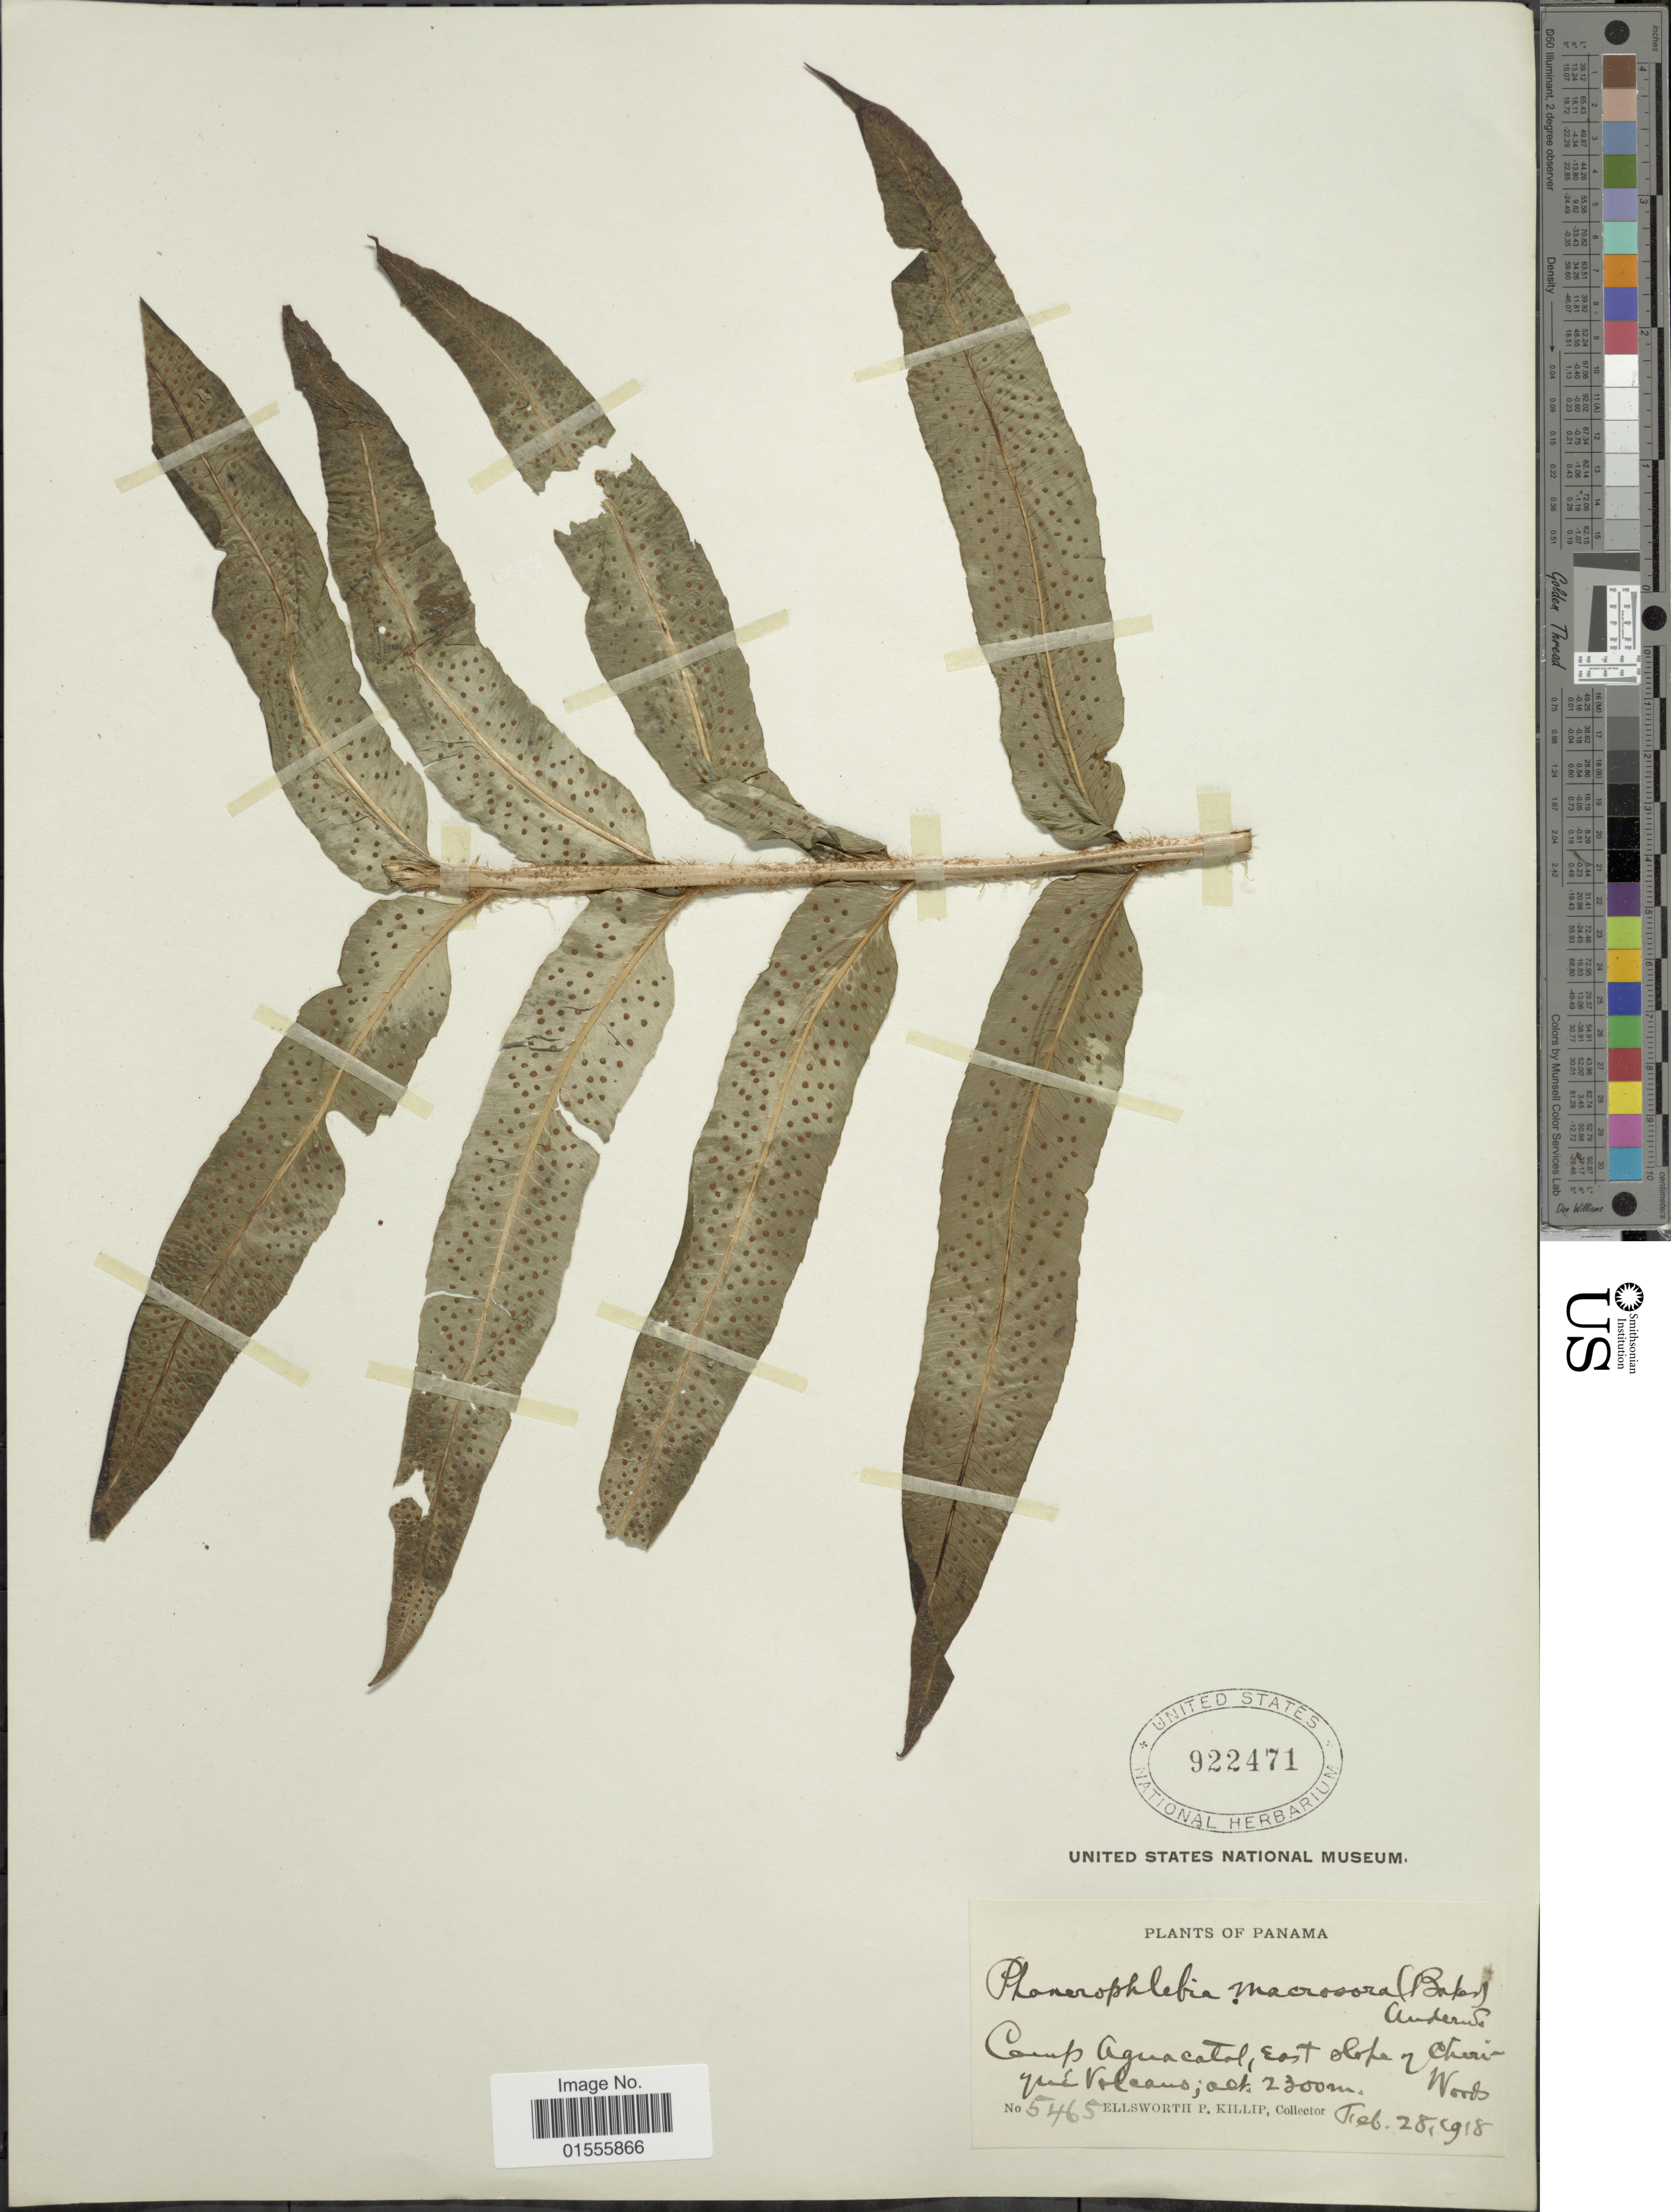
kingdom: Plantae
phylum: Tracheophyta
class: Polypodiopsida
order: Polypodiales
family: Dryopteridaceae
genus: Phanerophlebia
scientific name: Phanerophlebia macrosora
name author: (Baker) Underw.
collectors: E. P. Killip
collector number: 5465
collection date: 1918-02-28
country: Panama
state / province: Chiriqui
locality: Camp Aguacatal, East slope of Chiruqui Volcano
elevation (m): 2300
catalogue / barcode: US 922471